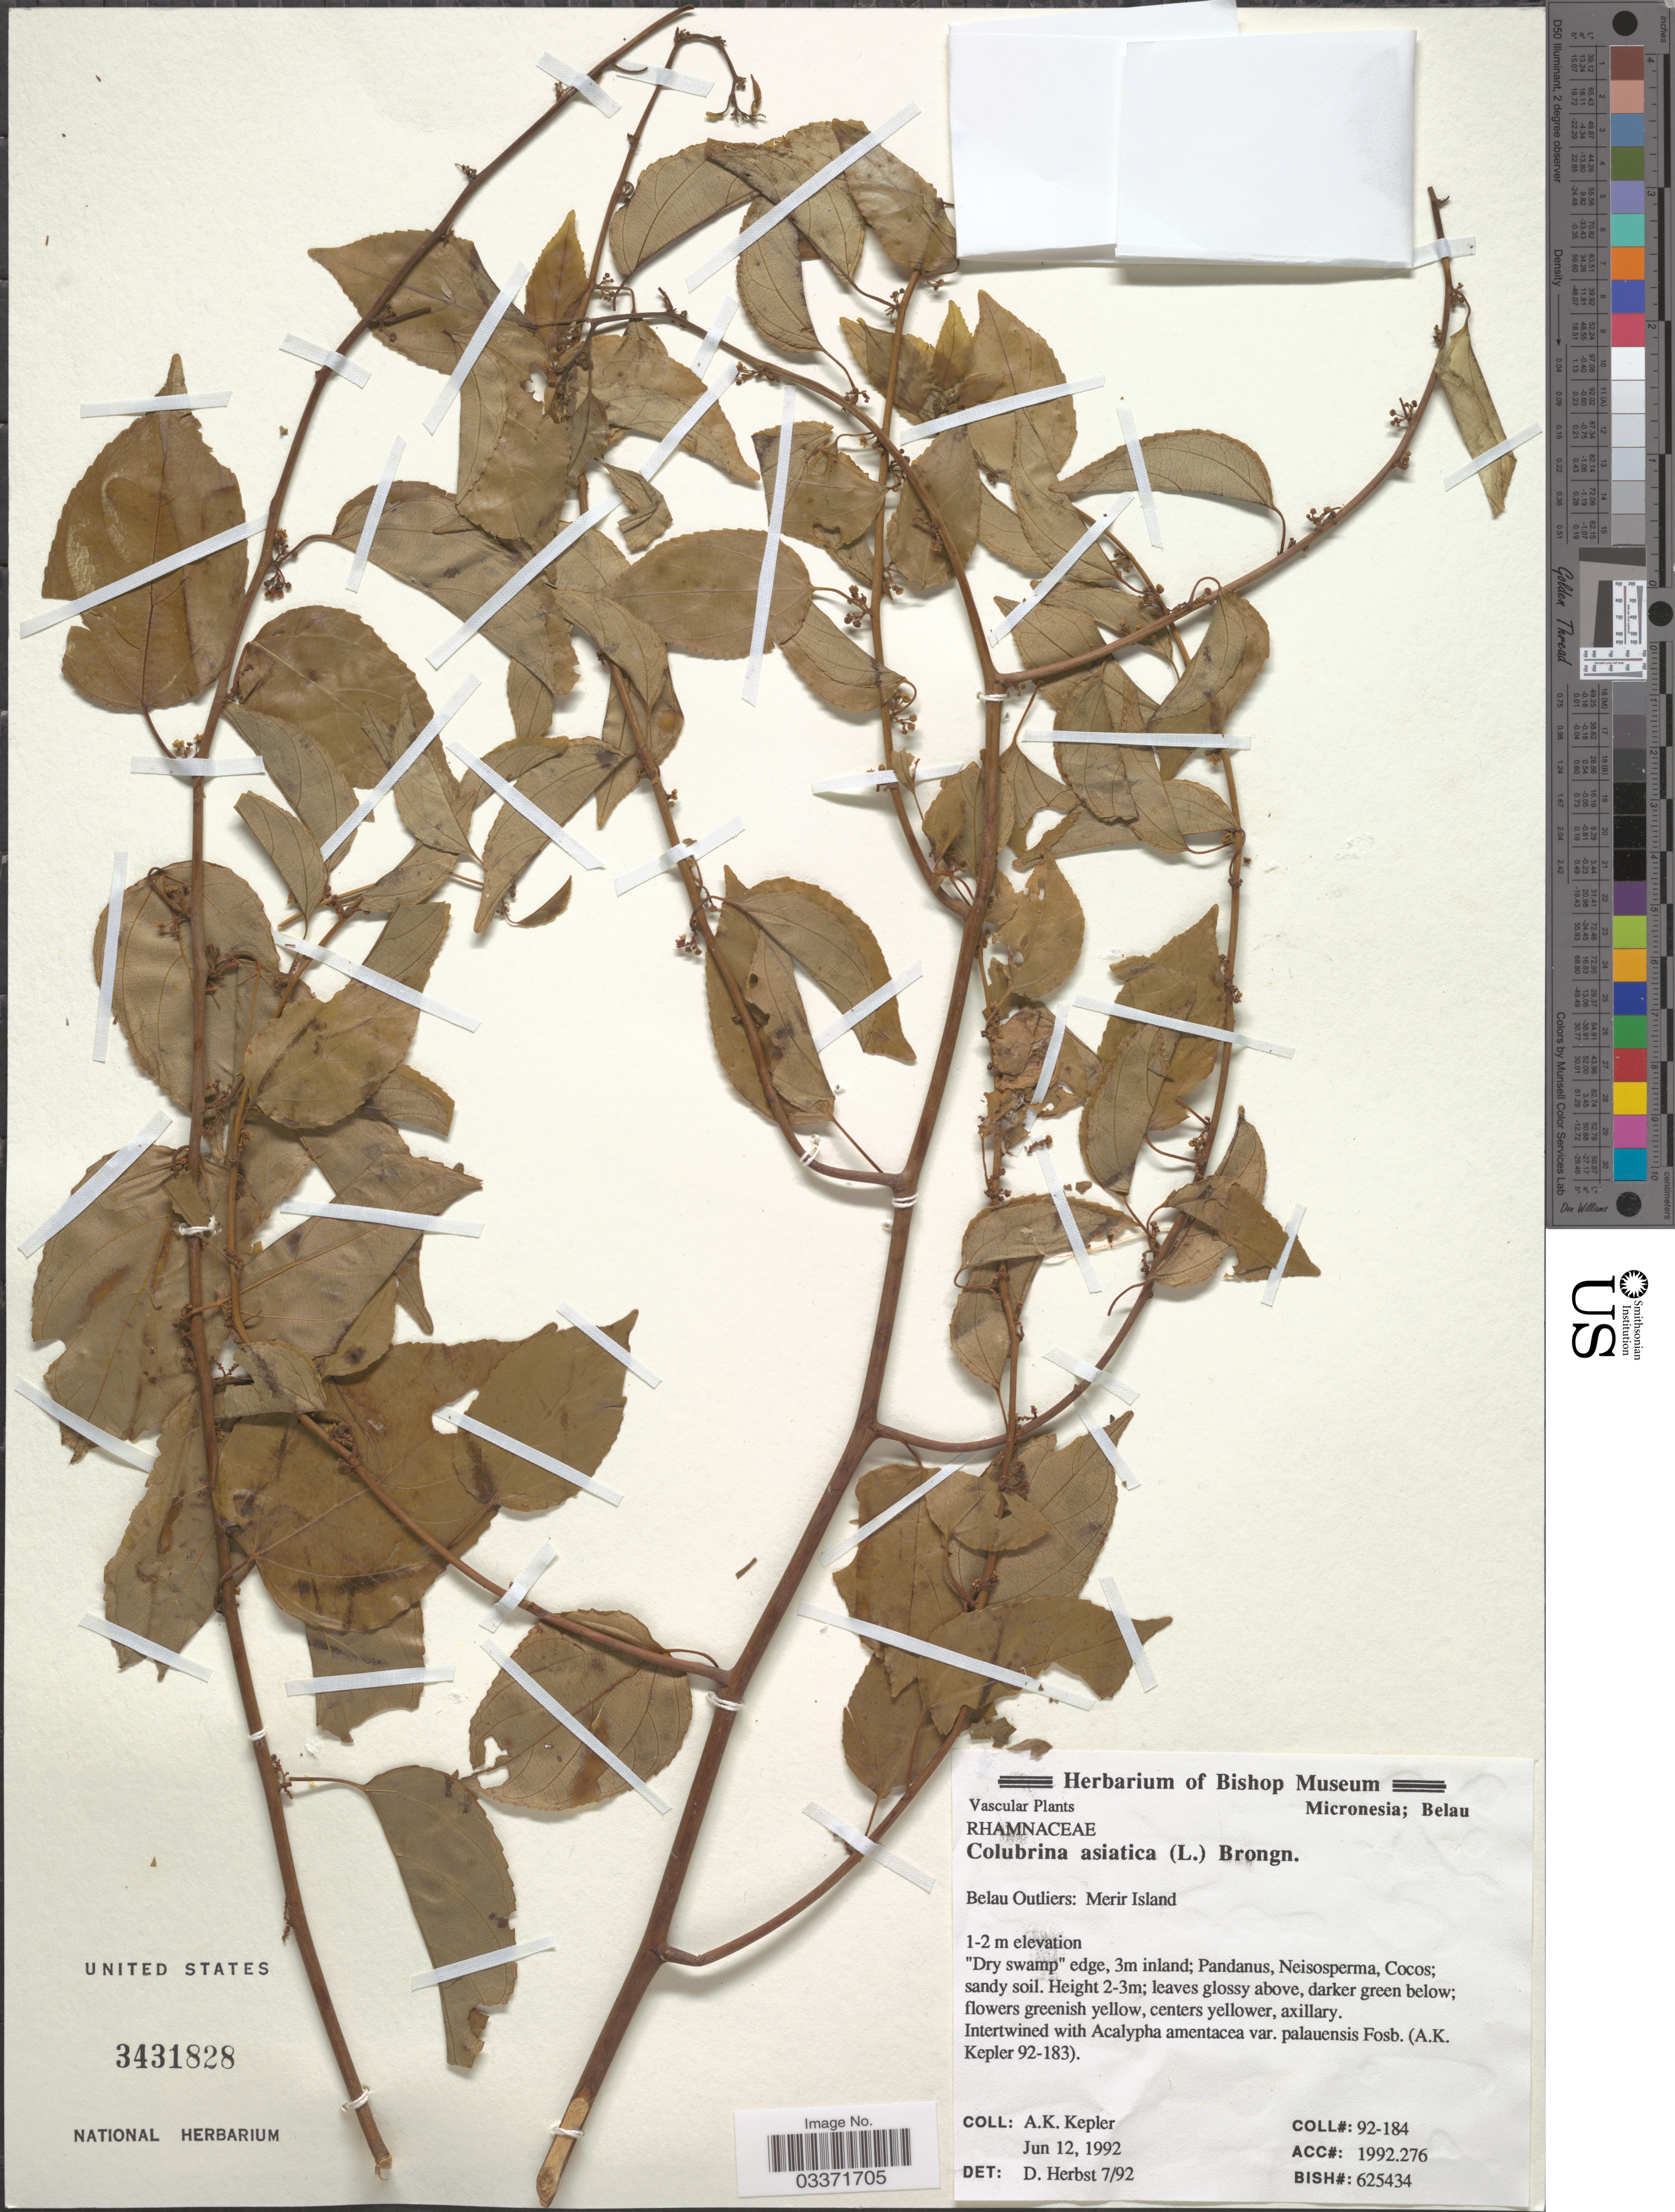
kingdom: Plantae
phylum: Tracheophyta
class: Magnoliopsida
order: Rosales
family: Rhamnaceae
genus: Colubrina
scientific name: Colubrina asiatica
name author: (L.) Brongn.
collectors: A. K. Kepler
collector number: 92-184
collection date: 1992-06-12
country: Palau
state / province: Belau Outliers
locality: Merir Island.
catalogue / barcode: US 3431828